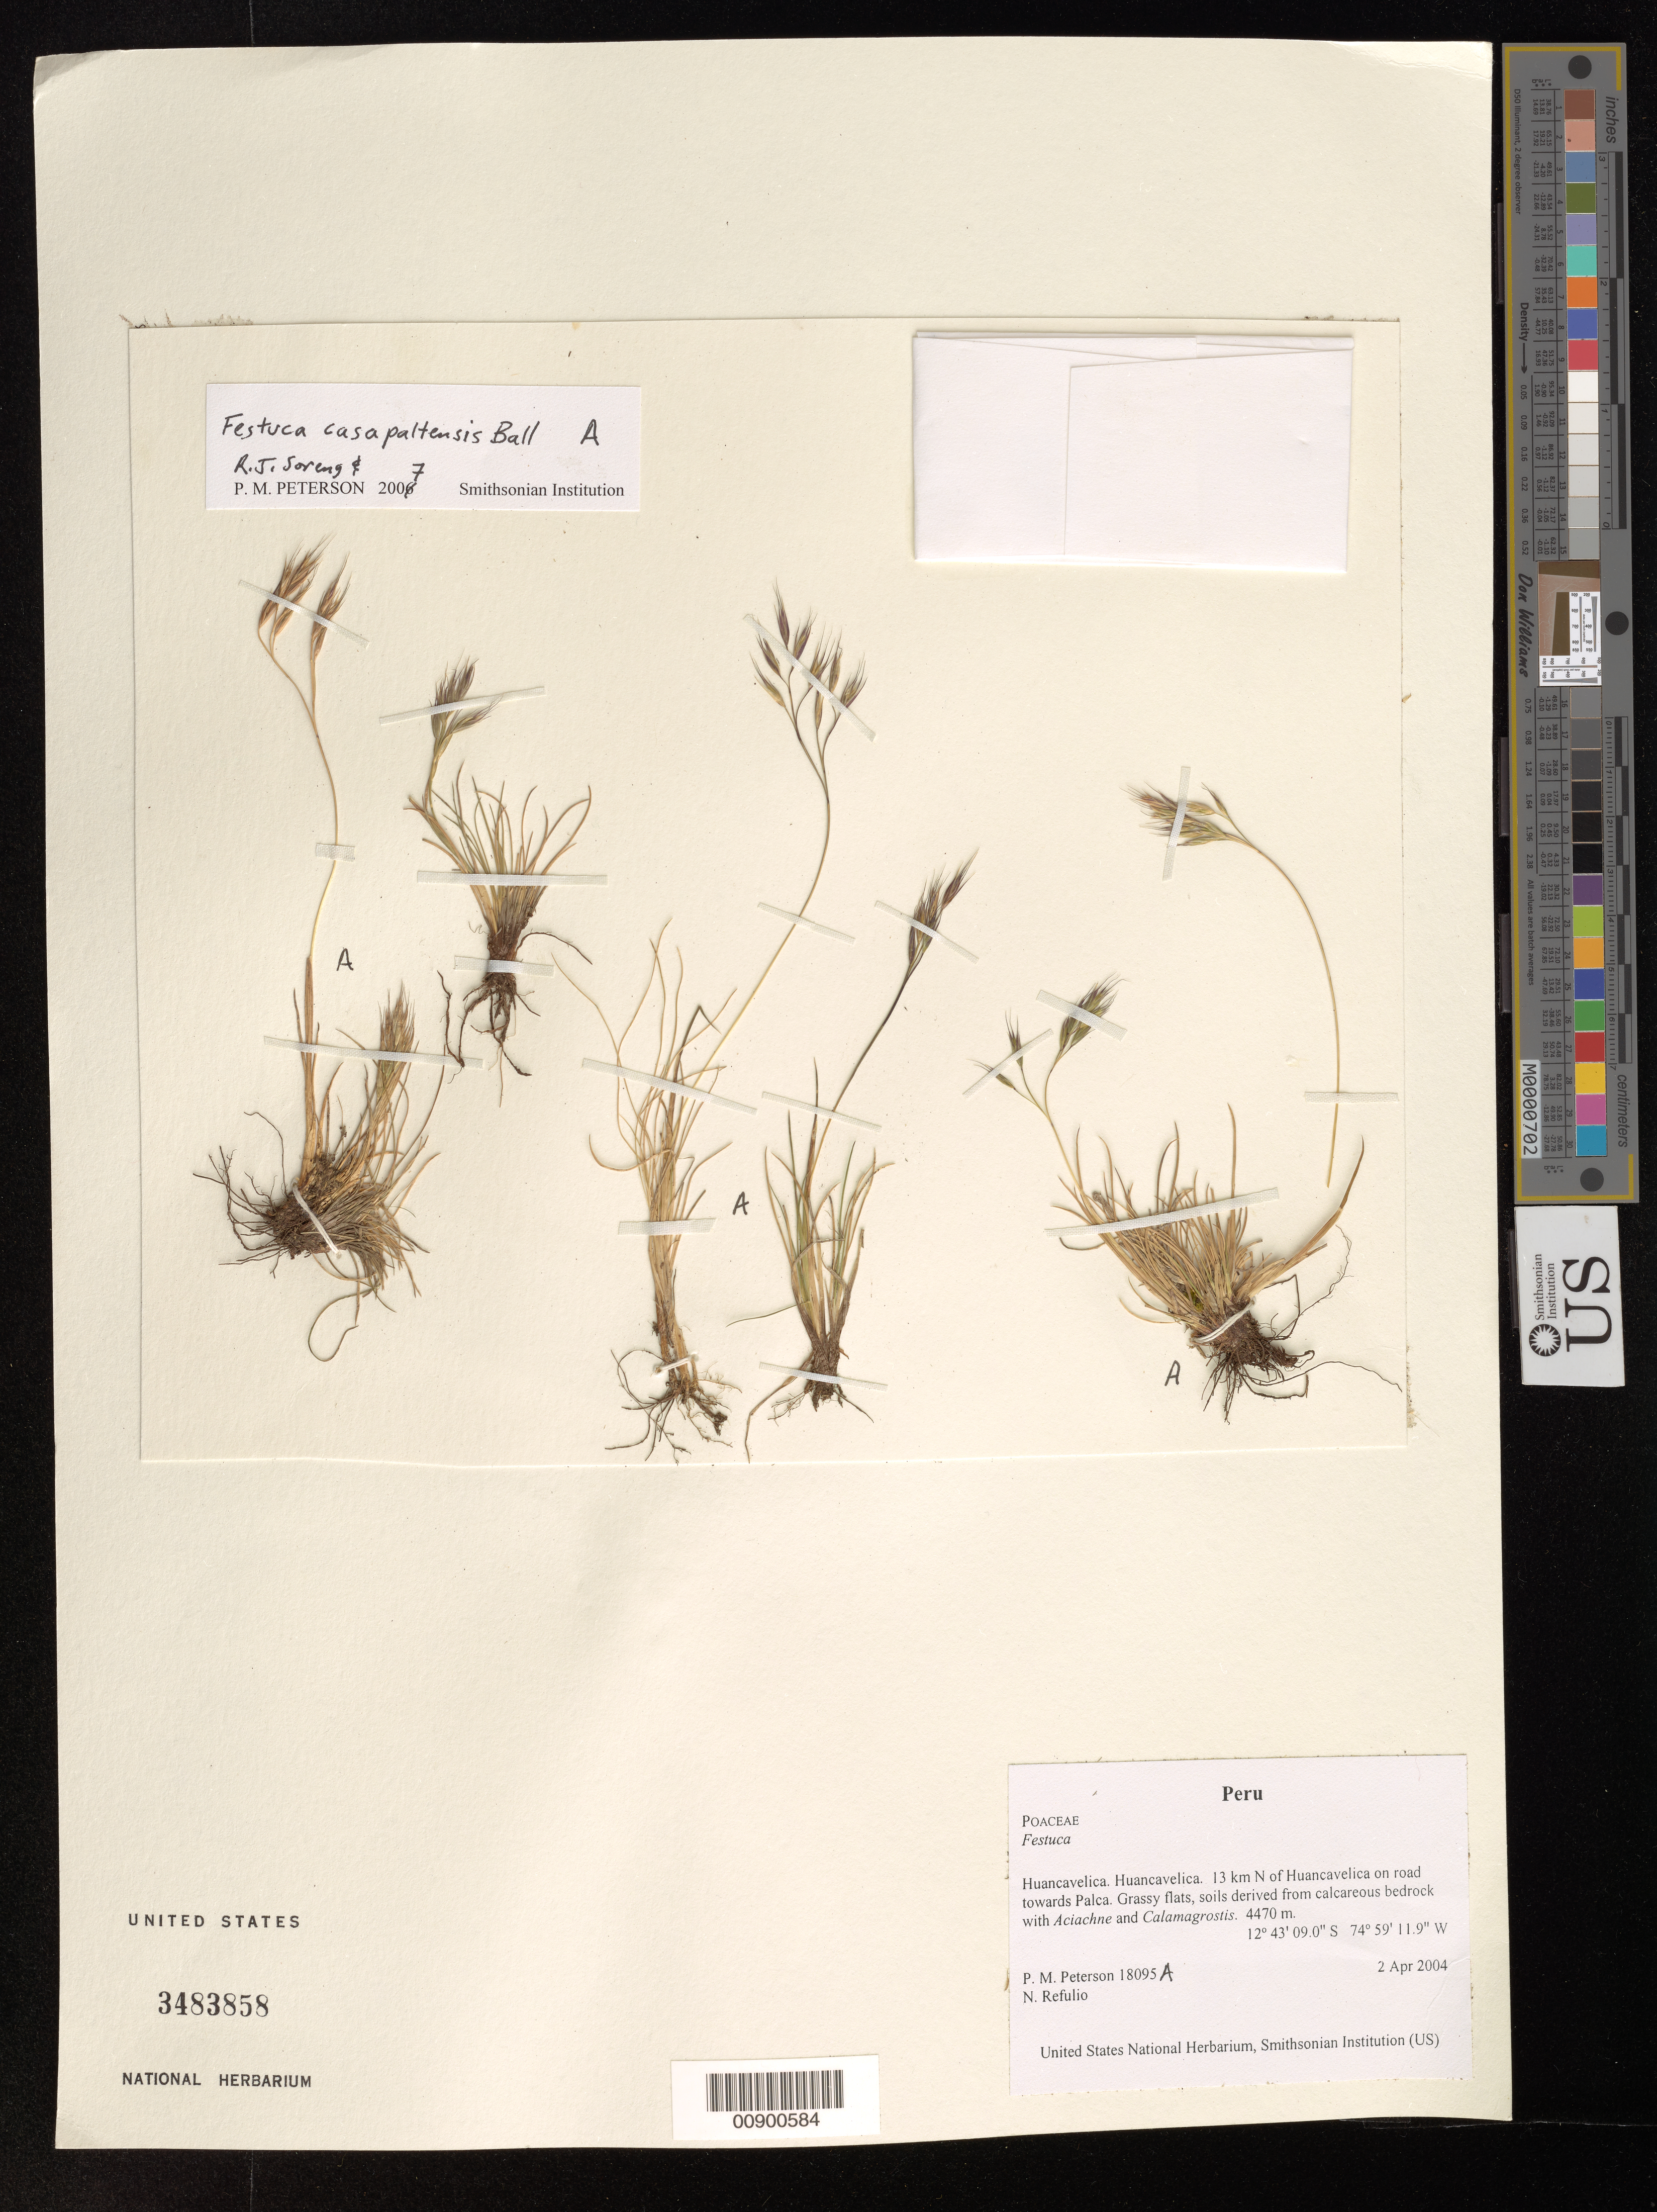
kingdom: Plantae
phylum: Tracheophyta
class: Liliopsida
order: Poales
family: Poaceae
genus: Festuca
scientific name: Festuca casapaltensis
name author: Ball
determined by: Soreng, Robert J., Research Associate (BOT), Smithsonian Institution - National Museum of Natural History (UNITED STATES)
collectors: P. M. Peterson & N. Refulio-Rodríguez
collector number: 18095a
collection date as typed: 02 Apr 2004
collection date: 2004-04-02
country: Peru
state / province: Huancavelica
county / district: Huancavelica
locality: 13 km N of Huancavelica on road towards Palca. Grassy flats, soils derived from calcareous bedrock with Aciachne and Calamagrostis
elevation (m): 4470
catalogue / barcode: US 3483858